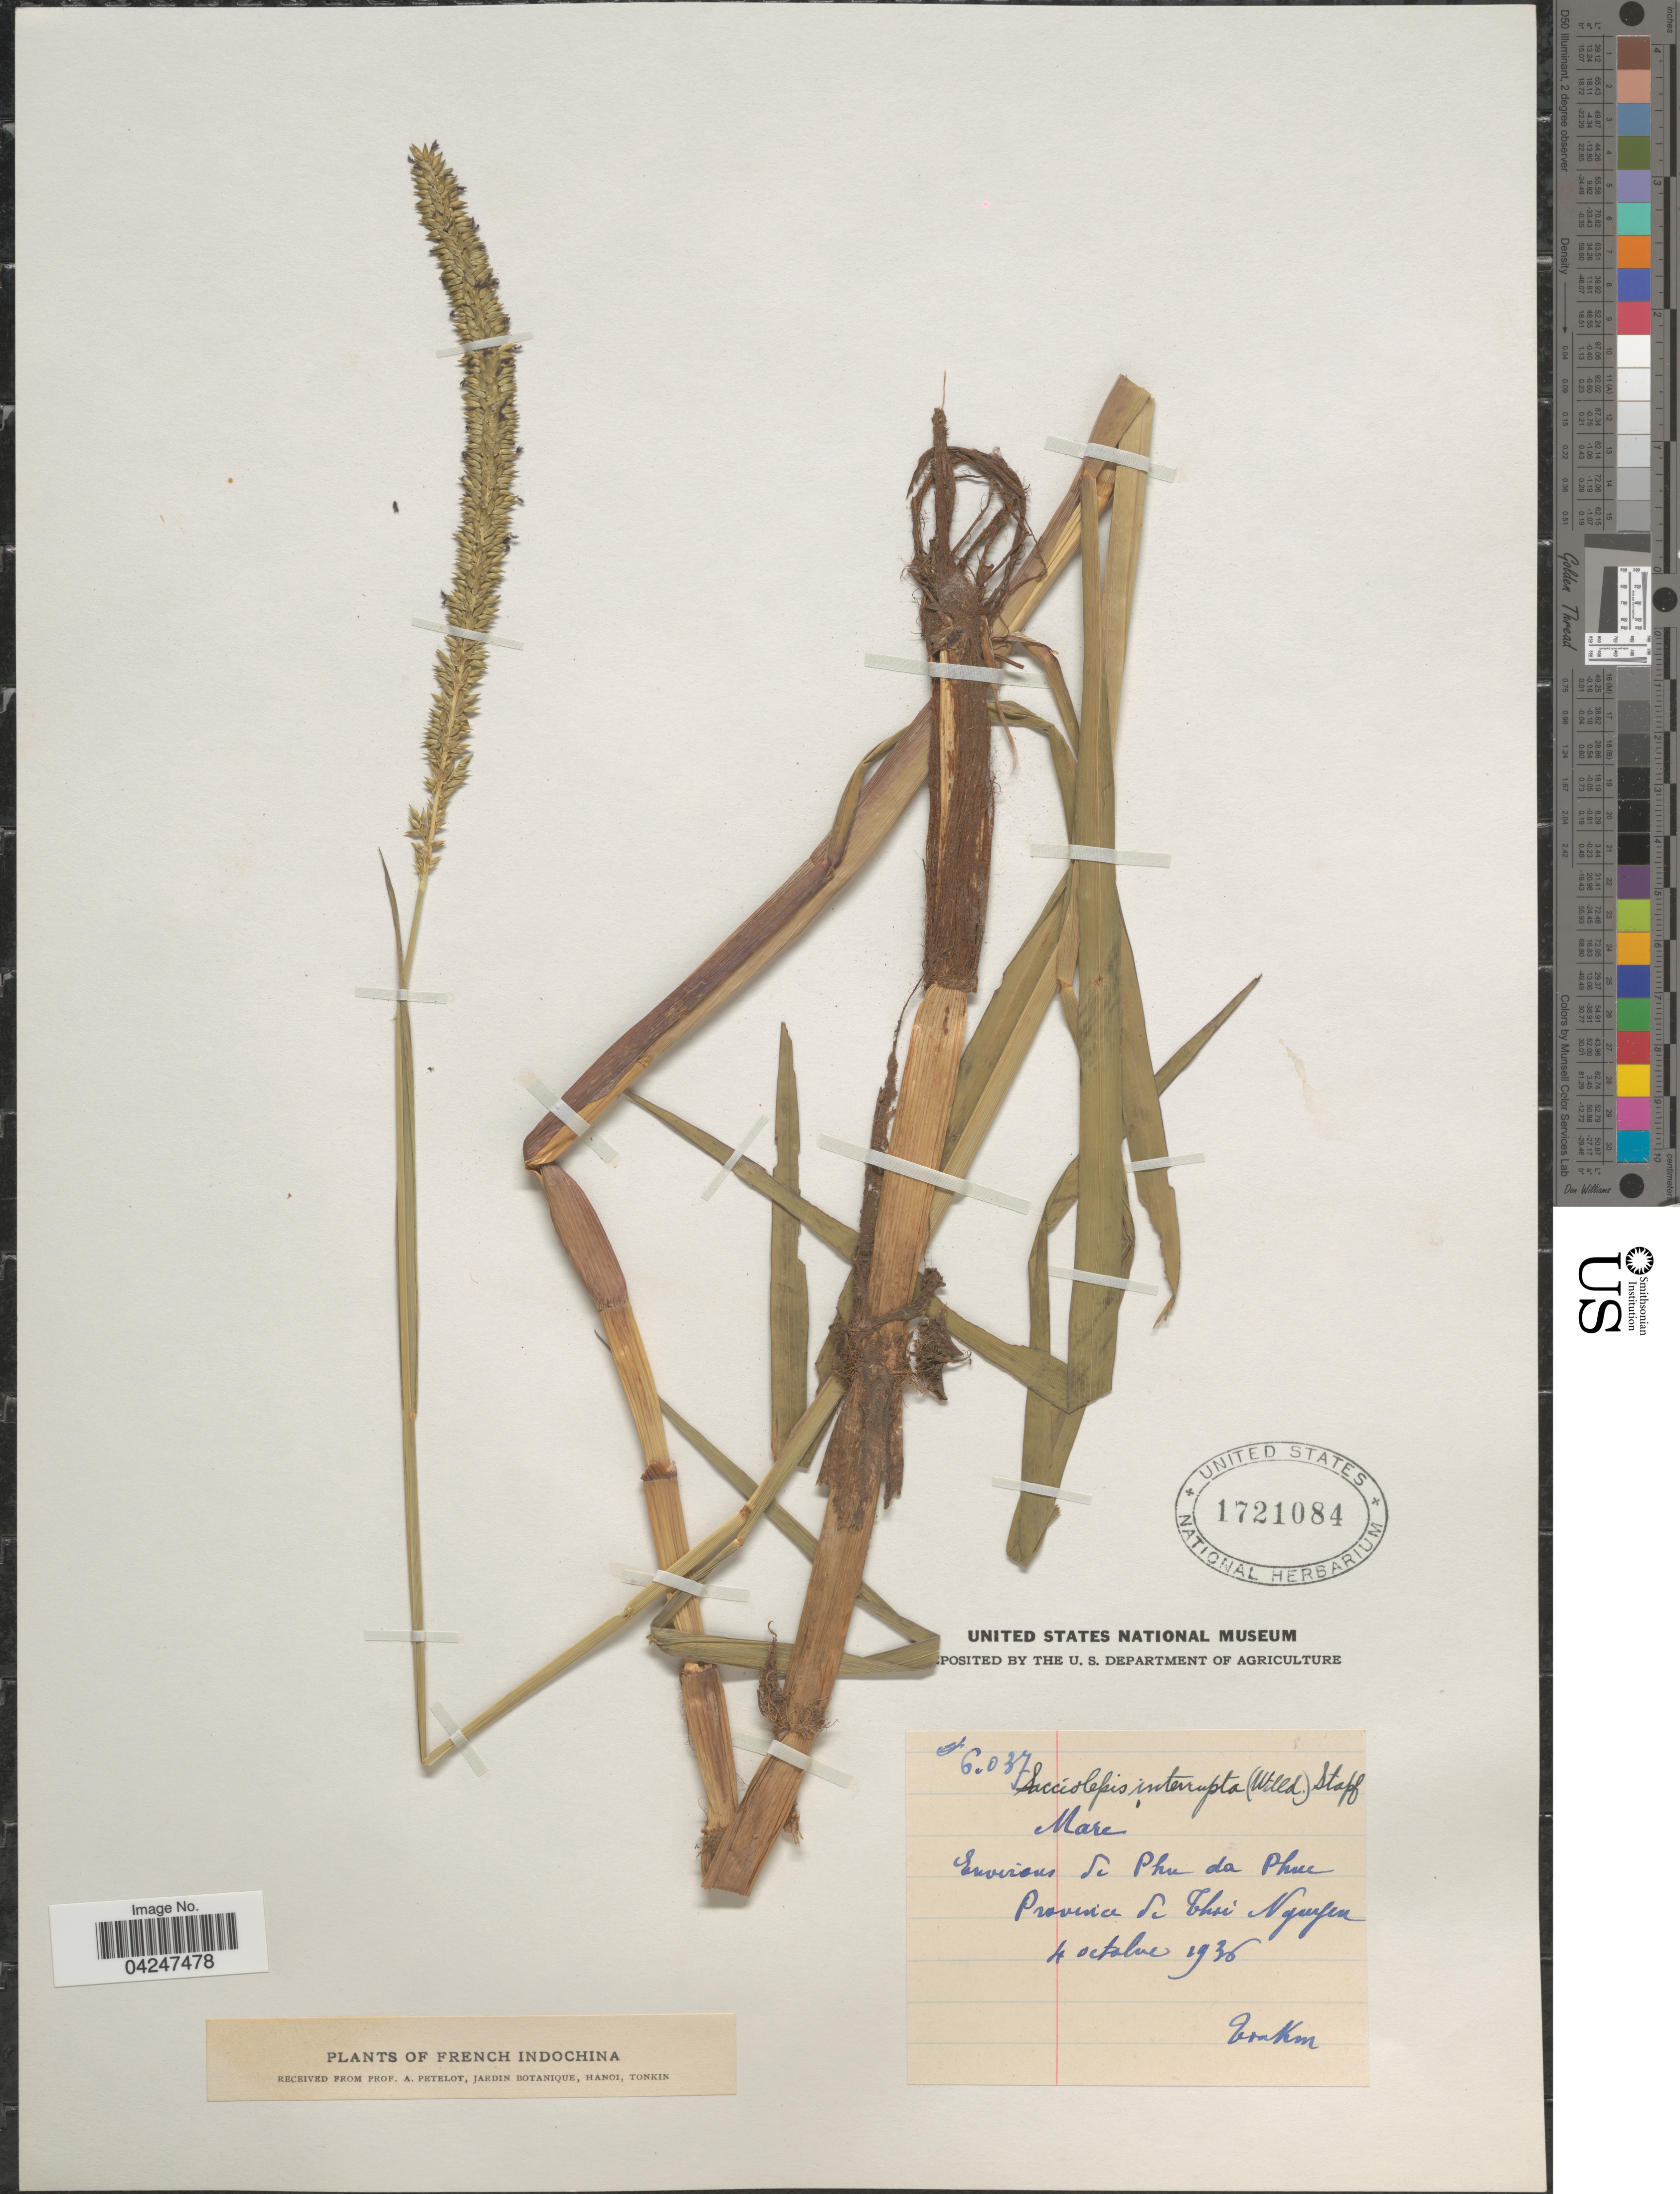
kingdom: Plantae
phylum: Tracheophyta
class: Liliopsida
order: Poales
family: Poaceae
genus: Sacciolepis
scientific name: Sacciolepis interrupta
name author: (Willd.) Stapf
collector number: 6037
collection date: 1936-10-04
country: Vietnam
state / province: Thai Nguyen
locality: Mare. Environs de Phu da Phuc. French Indochina.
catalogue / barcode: US 1721084